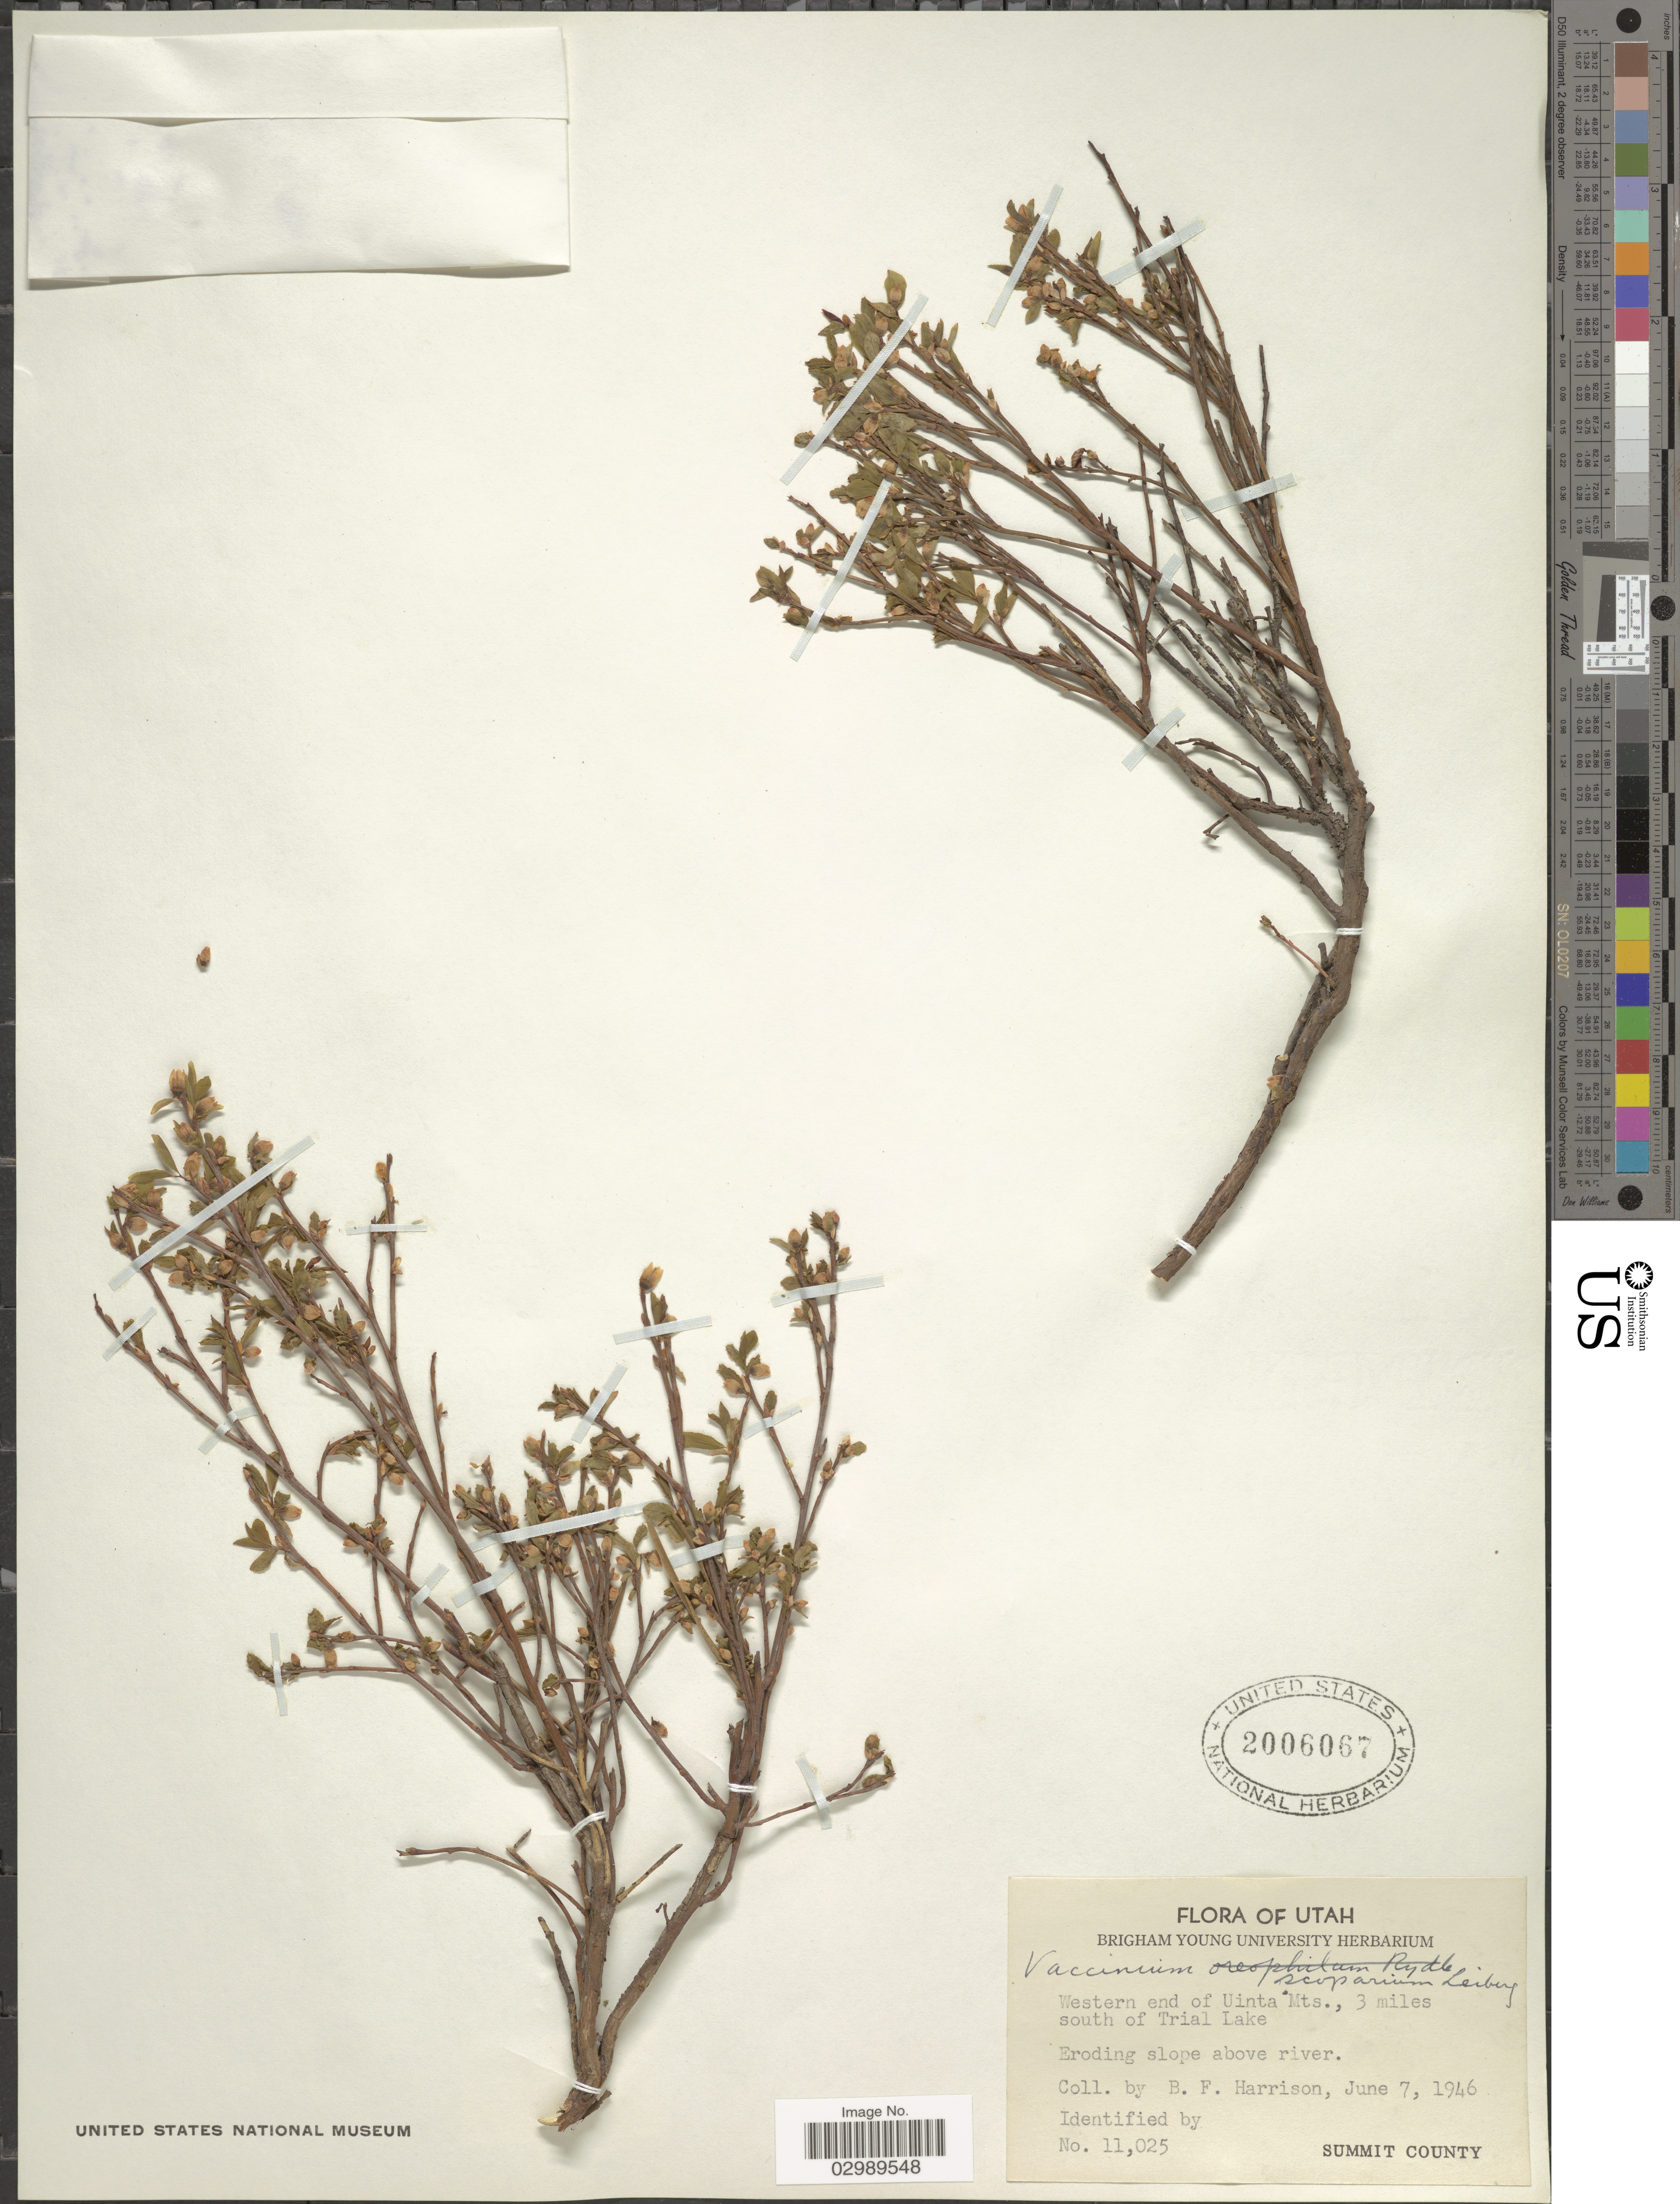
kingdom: Plantae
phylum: Tracheophyta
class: Magnoliopsida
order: Ericales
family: Ericaceae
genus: Vaccinium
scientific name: Vaccinium scoparium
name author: Leiberg ex Coville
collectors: B. F. Harrison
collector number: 11025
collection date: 1946-06-07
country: United States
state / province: Utah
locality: Western end of Uinta Mts., 3 miles south of Trial Lake. Summit County.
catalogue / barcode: US 2006067